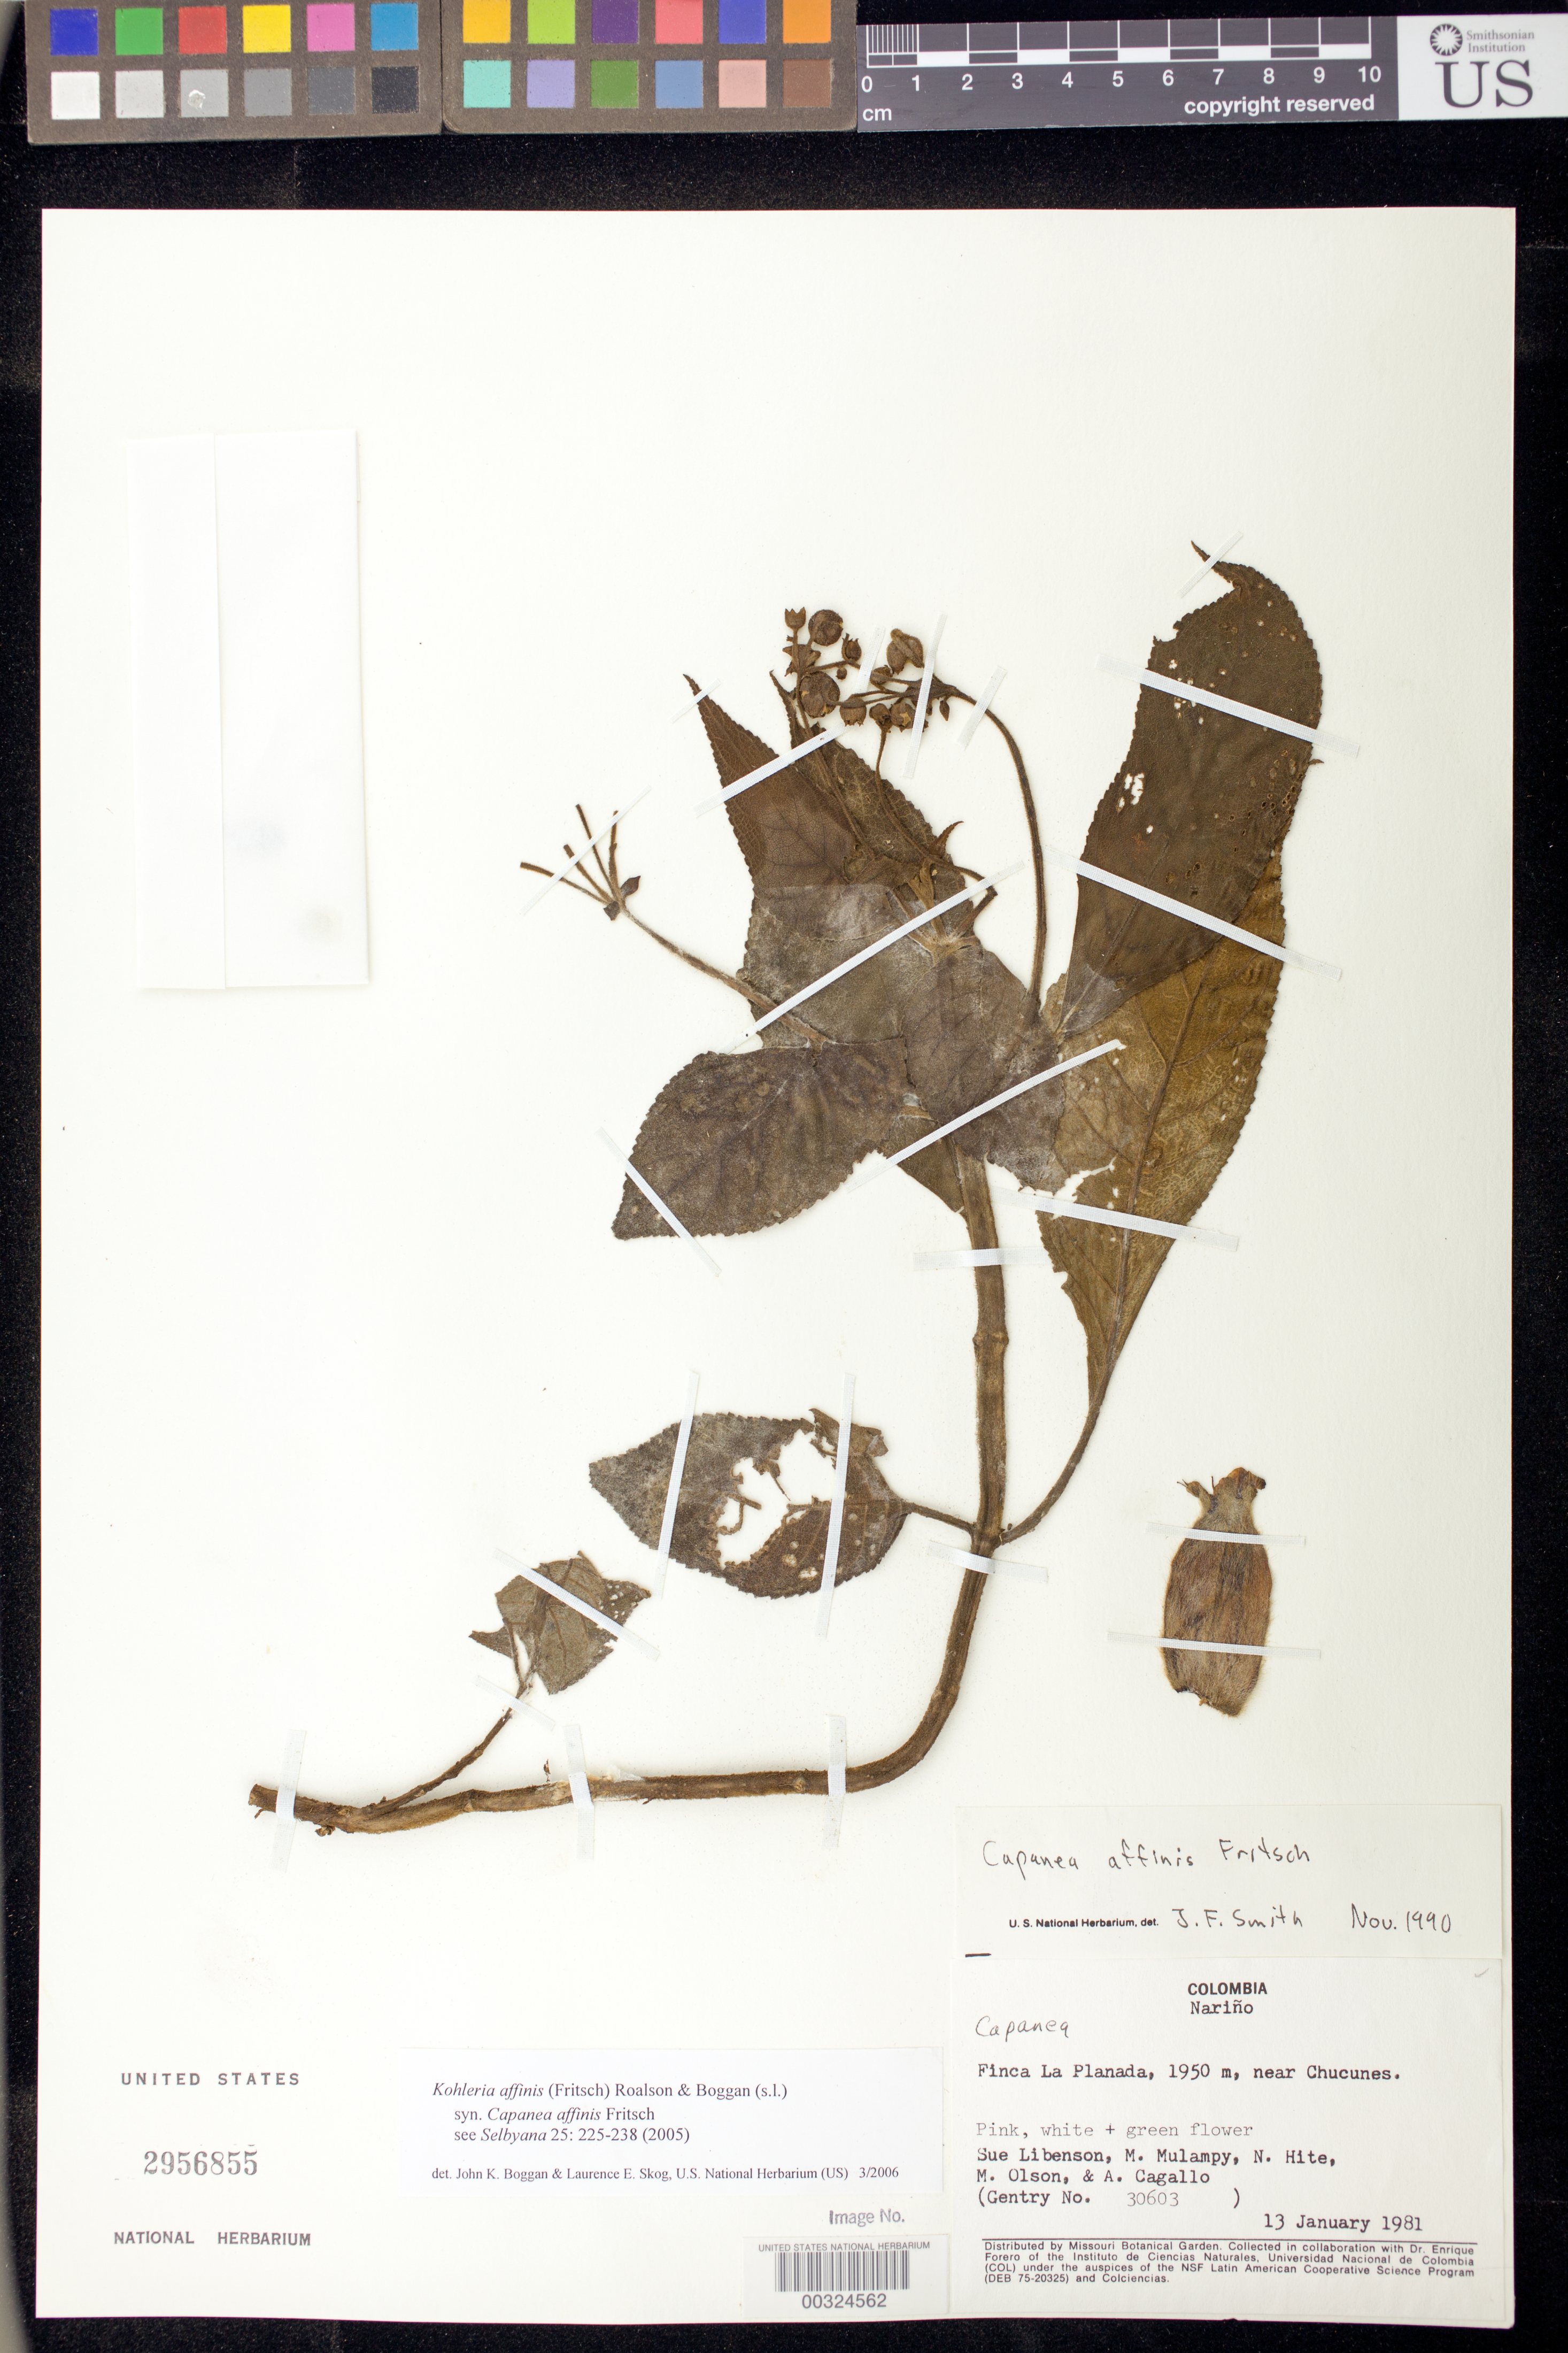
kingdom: Plantae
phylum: Tracheophyta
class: Magnoliopsida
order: Lamiales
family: Gesneriaceae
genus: Kohleria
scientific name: Kohleria affinis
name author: (Fritsch) Roalson & Boggan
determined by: Boggan, J. K.; Skog, L. E.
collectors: A. H. Gentry, S. Libenson, M. Olson, A. Cogollo, M. Melampy & N. Hikes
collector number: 30603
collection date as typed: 13 Jan 1981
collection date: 1981-01-13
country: Colombia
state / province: Nariño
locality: Finca La Planada, near Chucunes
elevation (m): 1950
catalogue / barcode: US 2956855